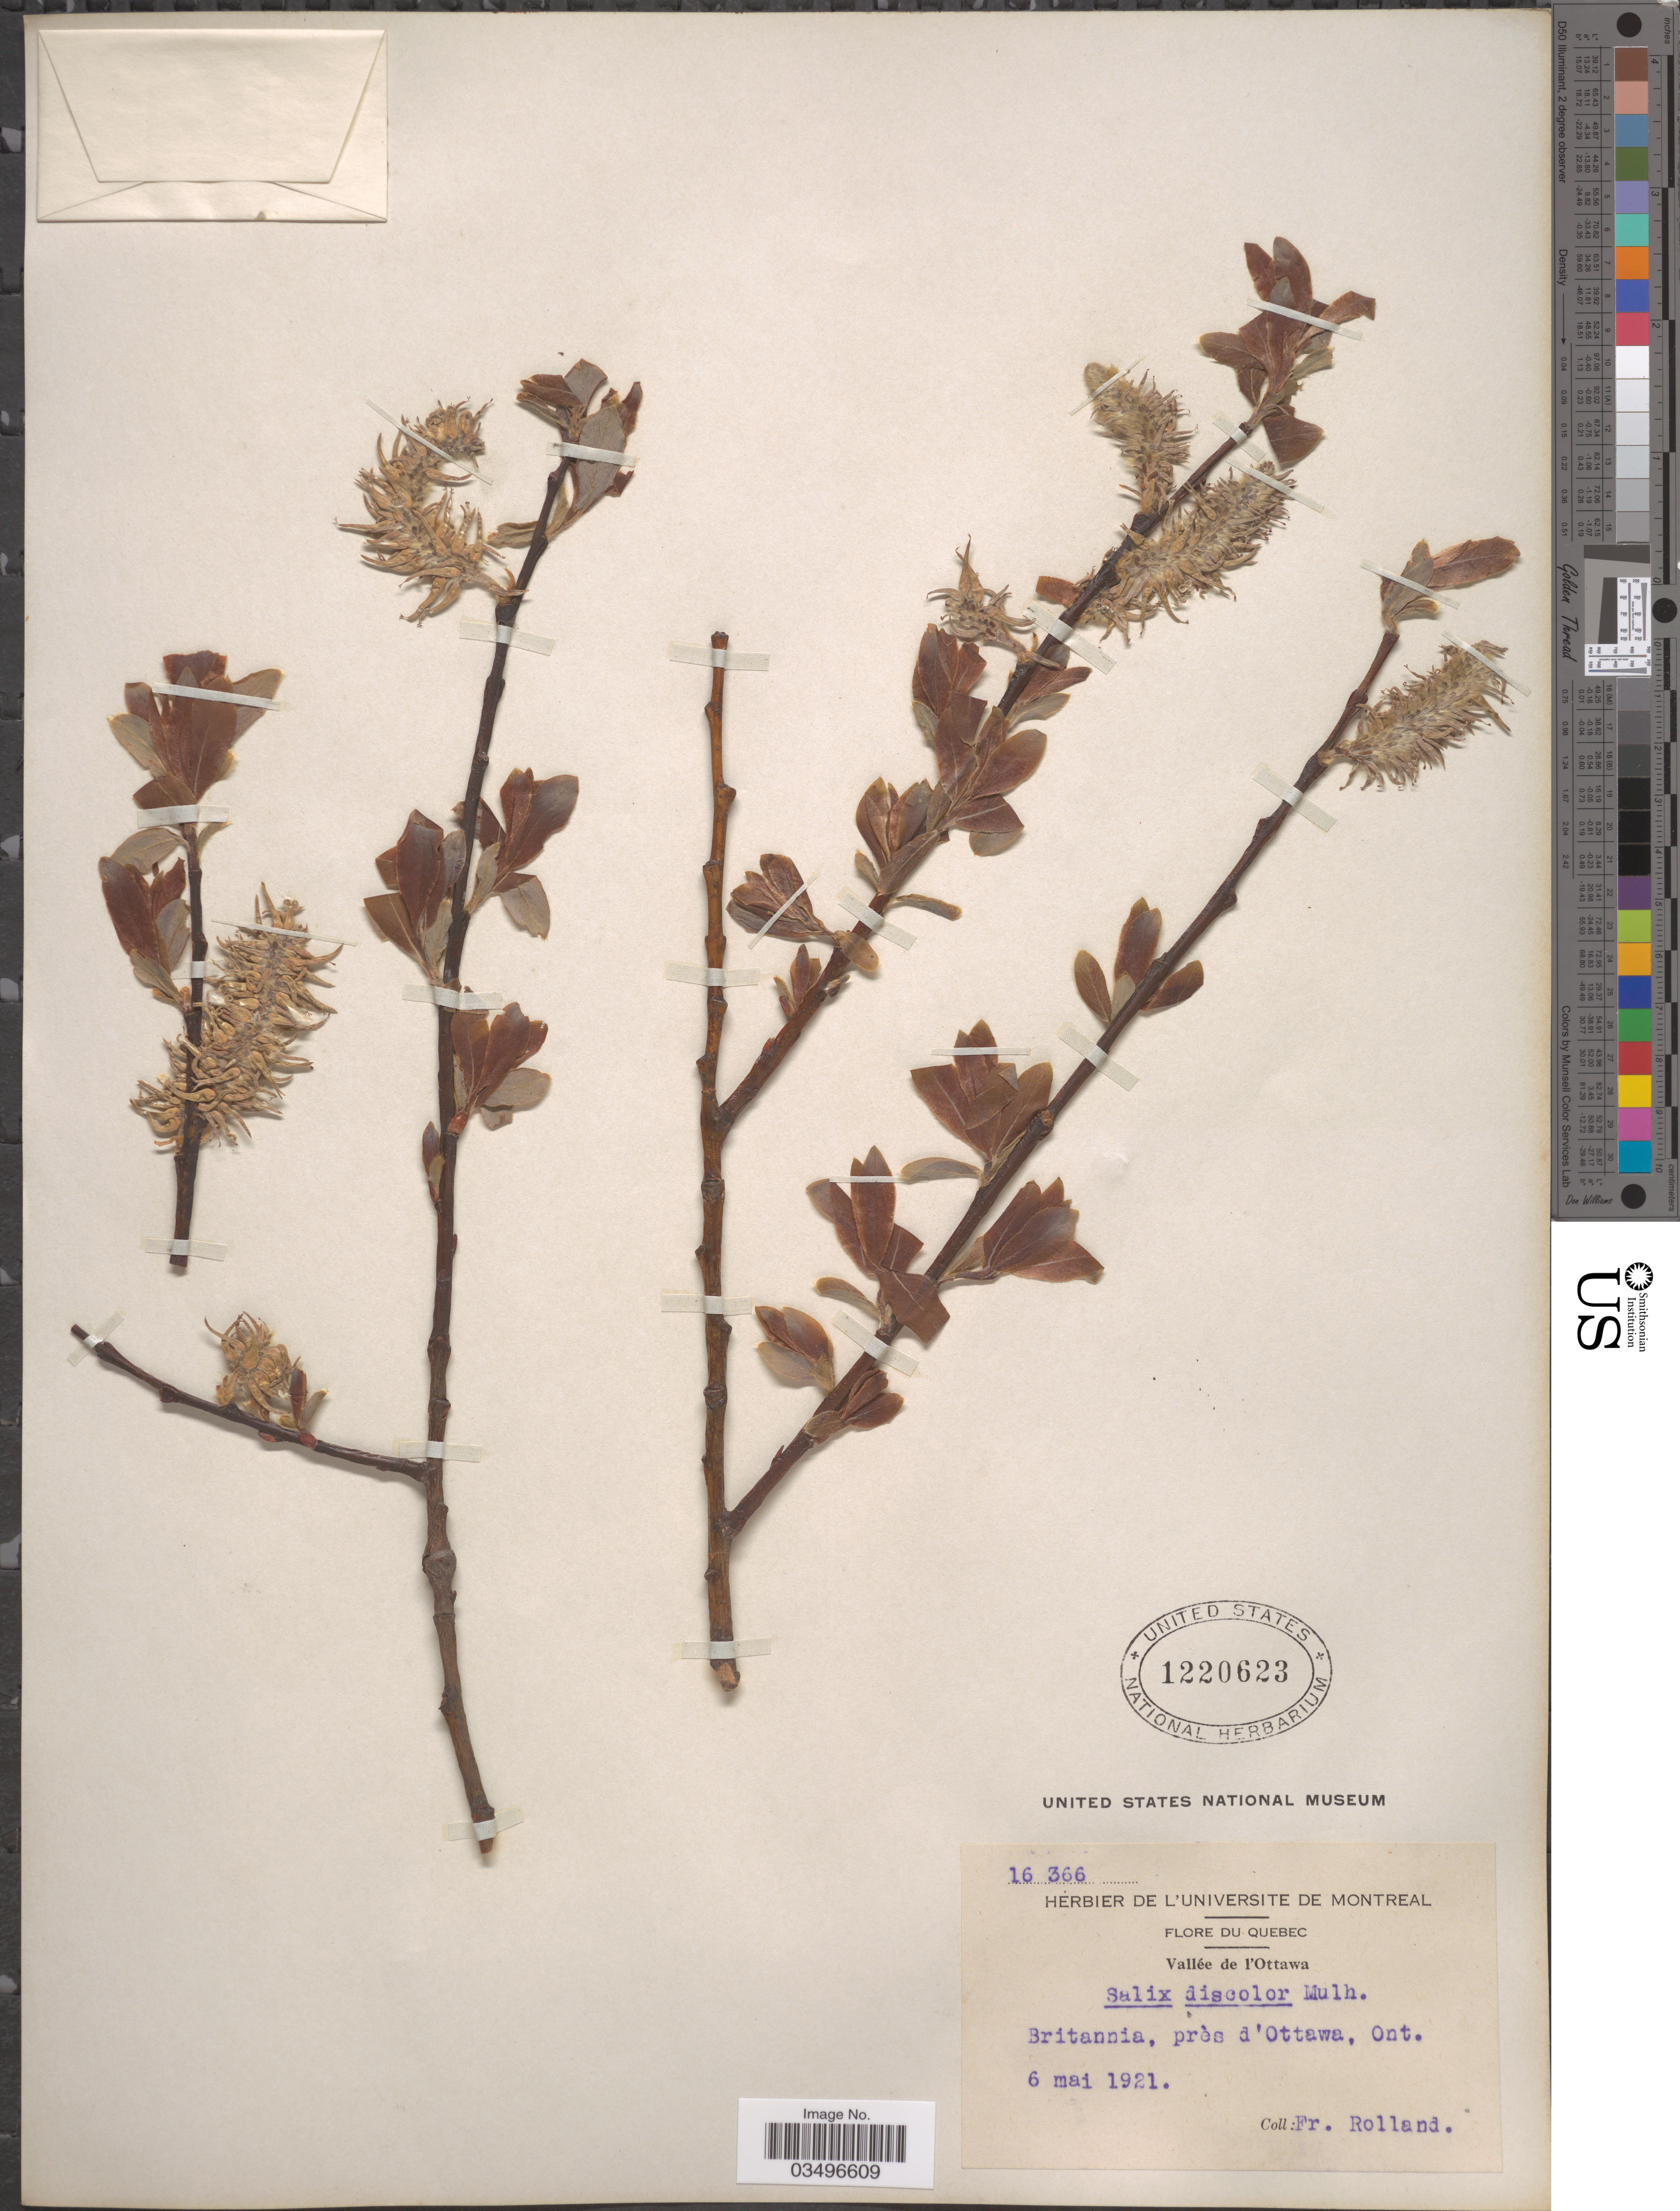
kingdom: Plantae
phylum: Tracheophyta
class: Magnoliopsida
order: Malpighiales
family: Salicaceae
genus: Salix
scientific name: Salix discolor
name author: Muhl.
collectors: F. Rolland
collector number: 16366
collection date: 1921-05-06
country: Canada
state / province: Quebec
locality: Vallée de l'Ottawa. Britannia, près d'Ottawa.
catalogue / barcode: US 1220623